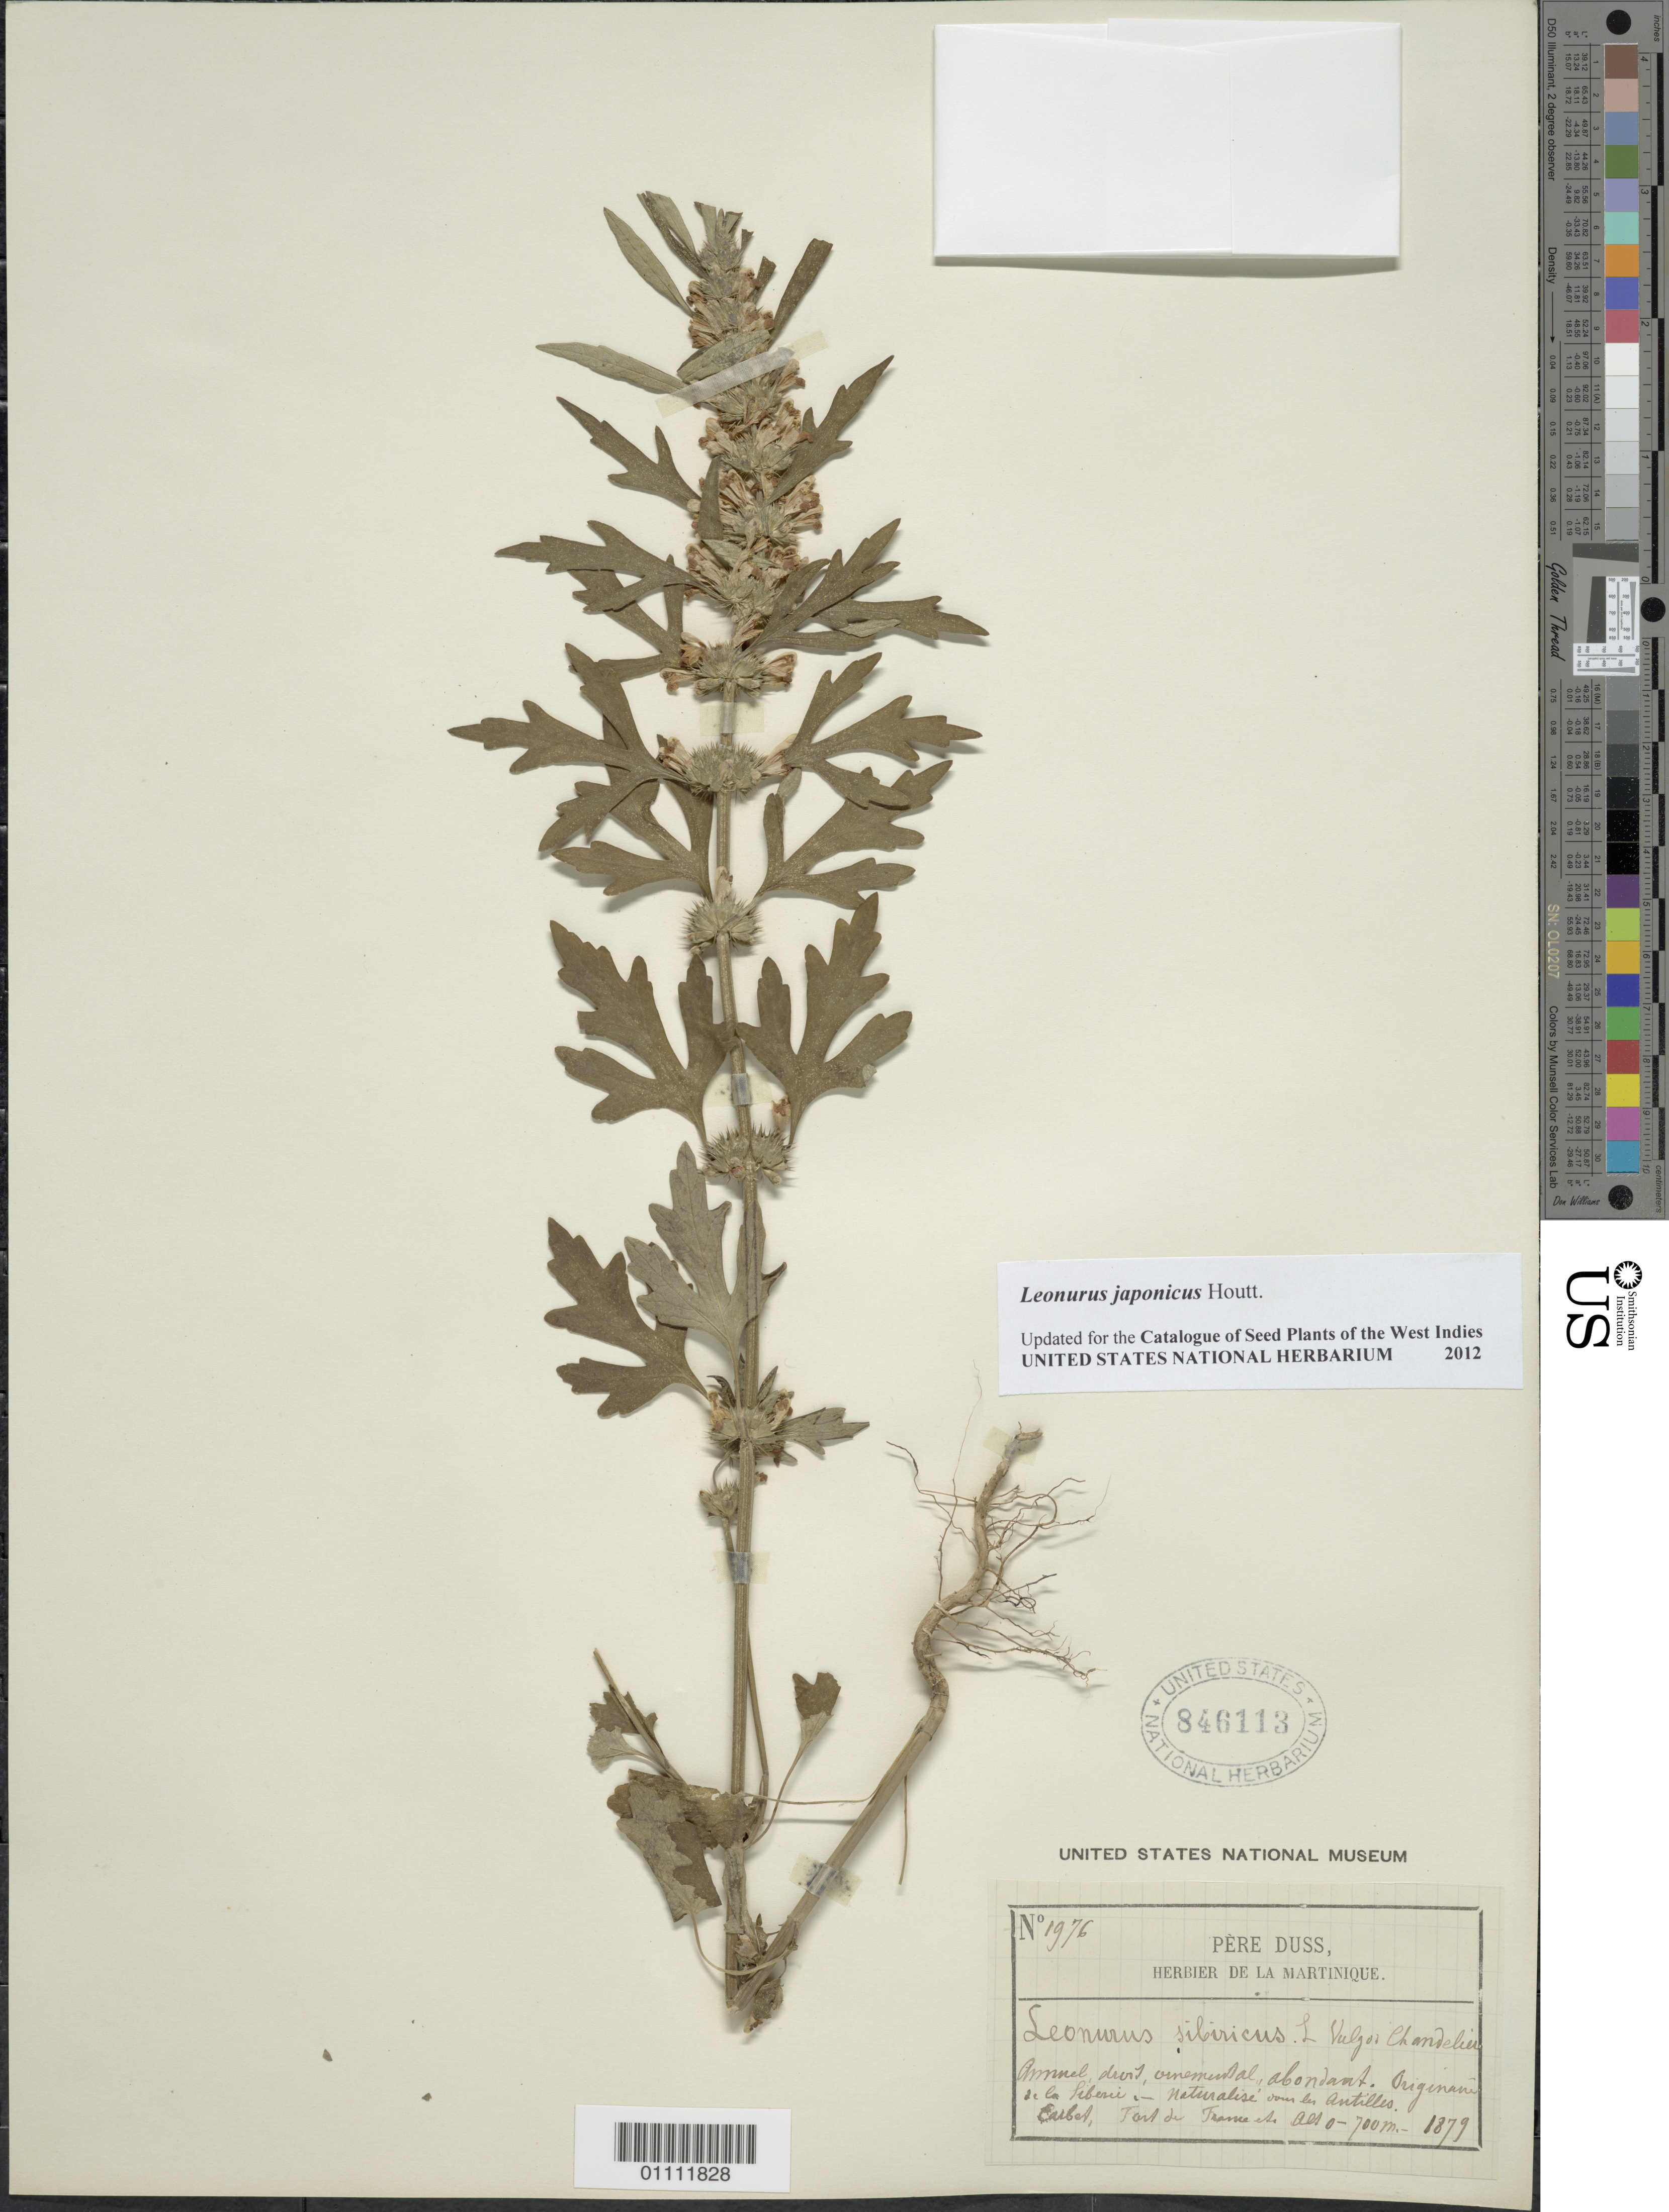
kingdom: Plantae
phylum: Tracheophyta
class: Magnoliopsida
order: Lamiales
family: Lamiaceae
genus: Leonurus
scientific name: Leonurus japonicus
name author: Houtt.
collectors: Père Duss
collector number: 1976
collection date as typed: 1879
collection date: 1879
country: Martinique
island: Martinique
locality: Carbet, Tout de France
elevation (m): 0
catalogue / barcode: US 846113